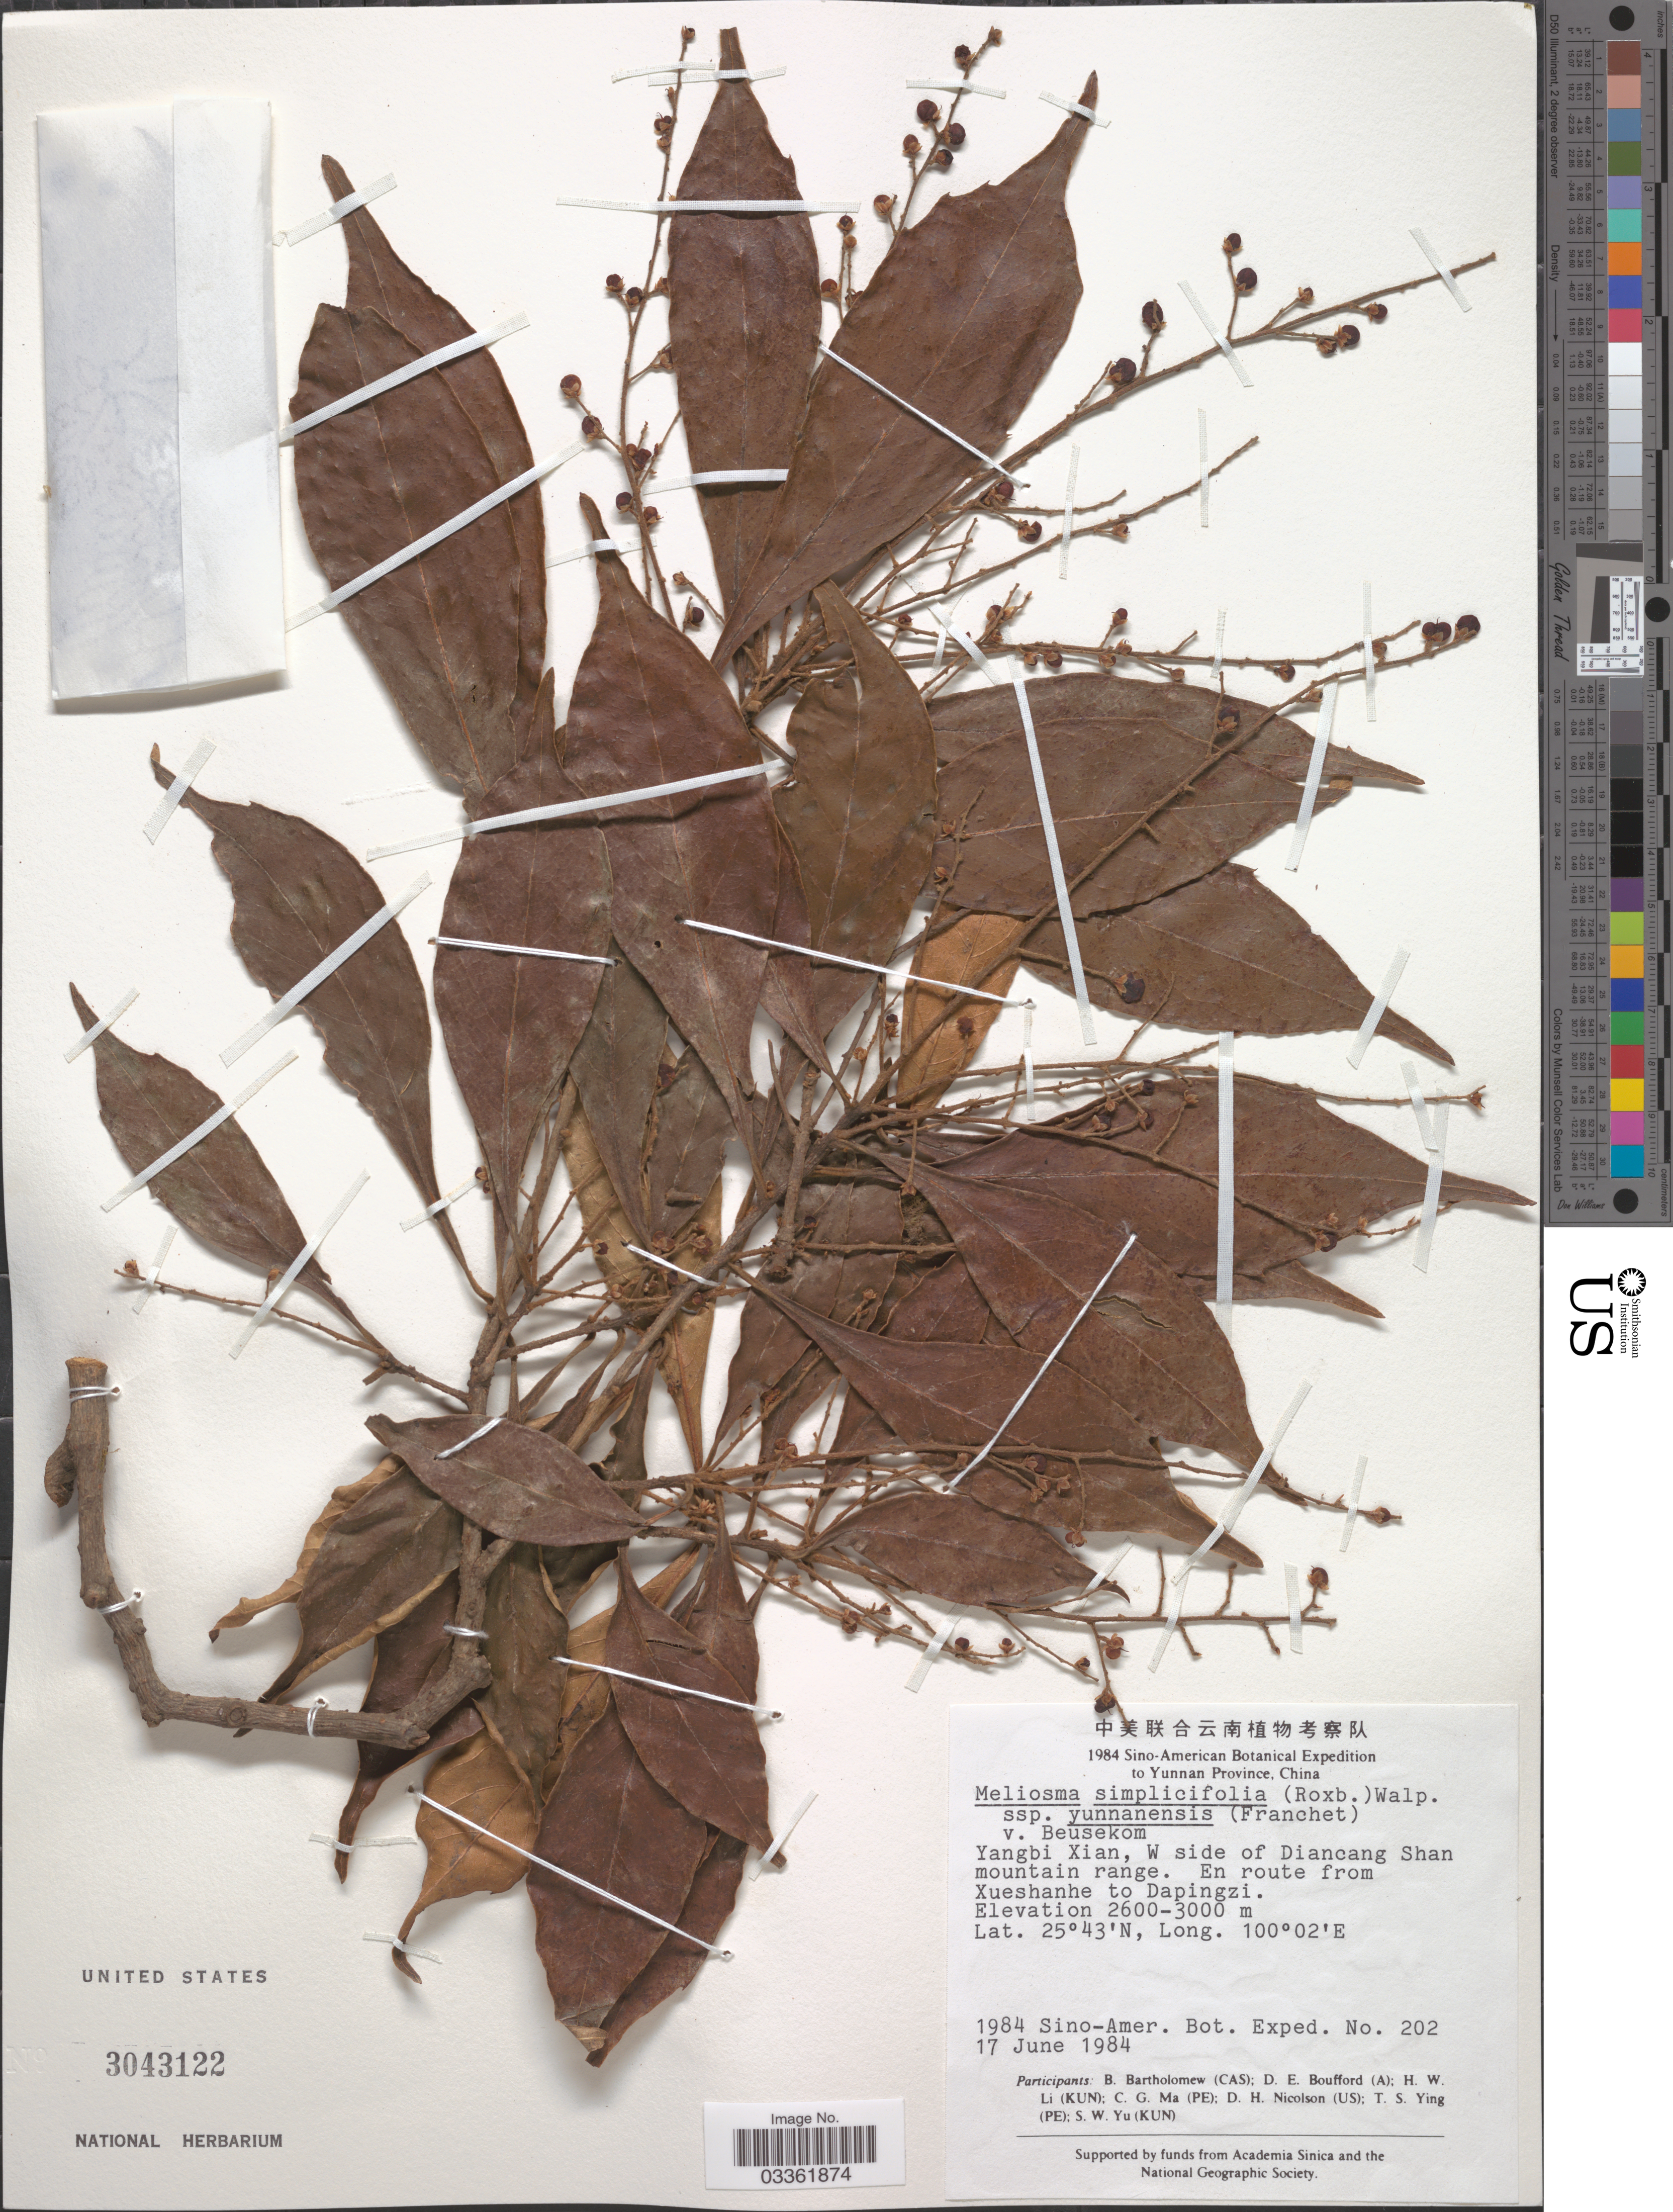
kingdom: Plantae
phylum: Tracheophyta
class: Magnoliopsida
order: Proteales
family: Sabiaceae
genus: Meliosma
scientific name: Meliosma simplicifolia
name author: (Roxb.) Walp.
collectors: Sino-Amer. Bot. Exped. 1984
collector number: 202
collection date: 1984-06-17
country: China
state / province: Yunnan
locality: Yangbi Xian, W side of Diancang Shan mountain range. En route from Xueshanhe to Dapingzi.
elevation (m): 2600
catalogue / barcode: US 3043122